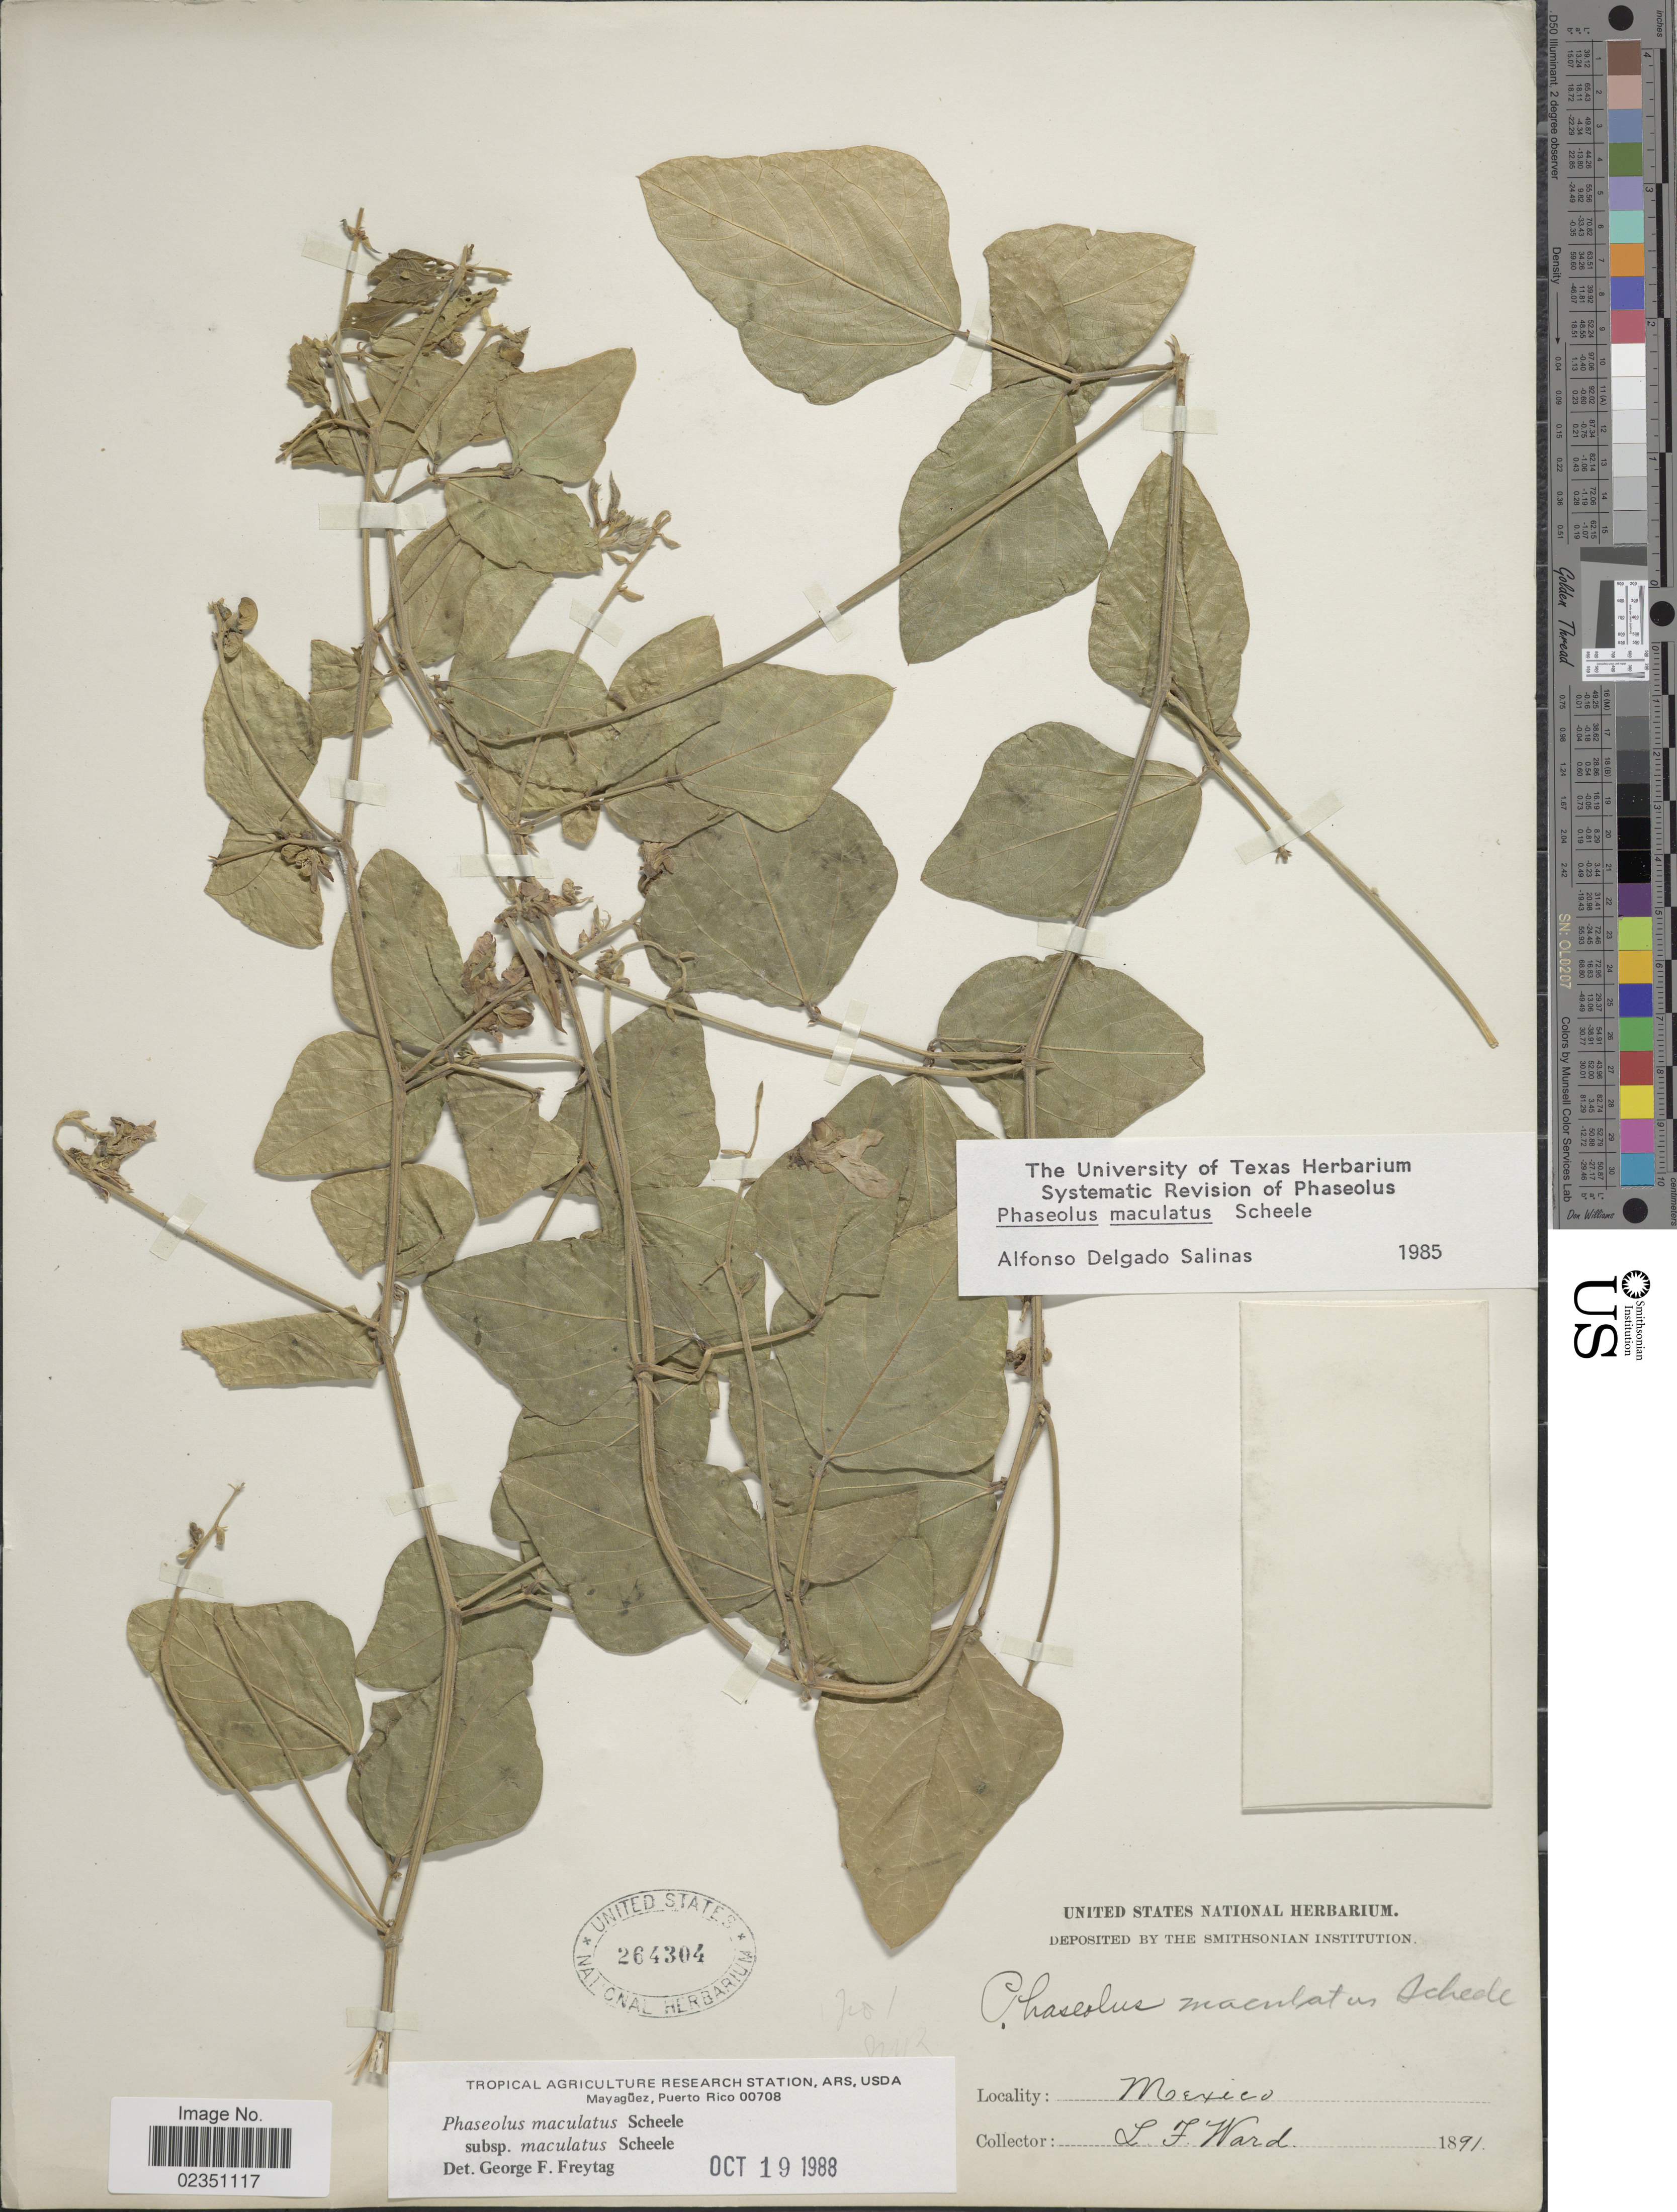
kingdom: Plantae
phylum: Tracheophyta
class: Magnoliopsida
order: Fabales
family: Fabaceae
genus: Phaseolus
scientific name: Phaseolus maculatus subsp. maculatus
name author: Scheele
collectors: L. Ward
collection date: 1891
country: Mexico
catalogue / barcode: US 264304